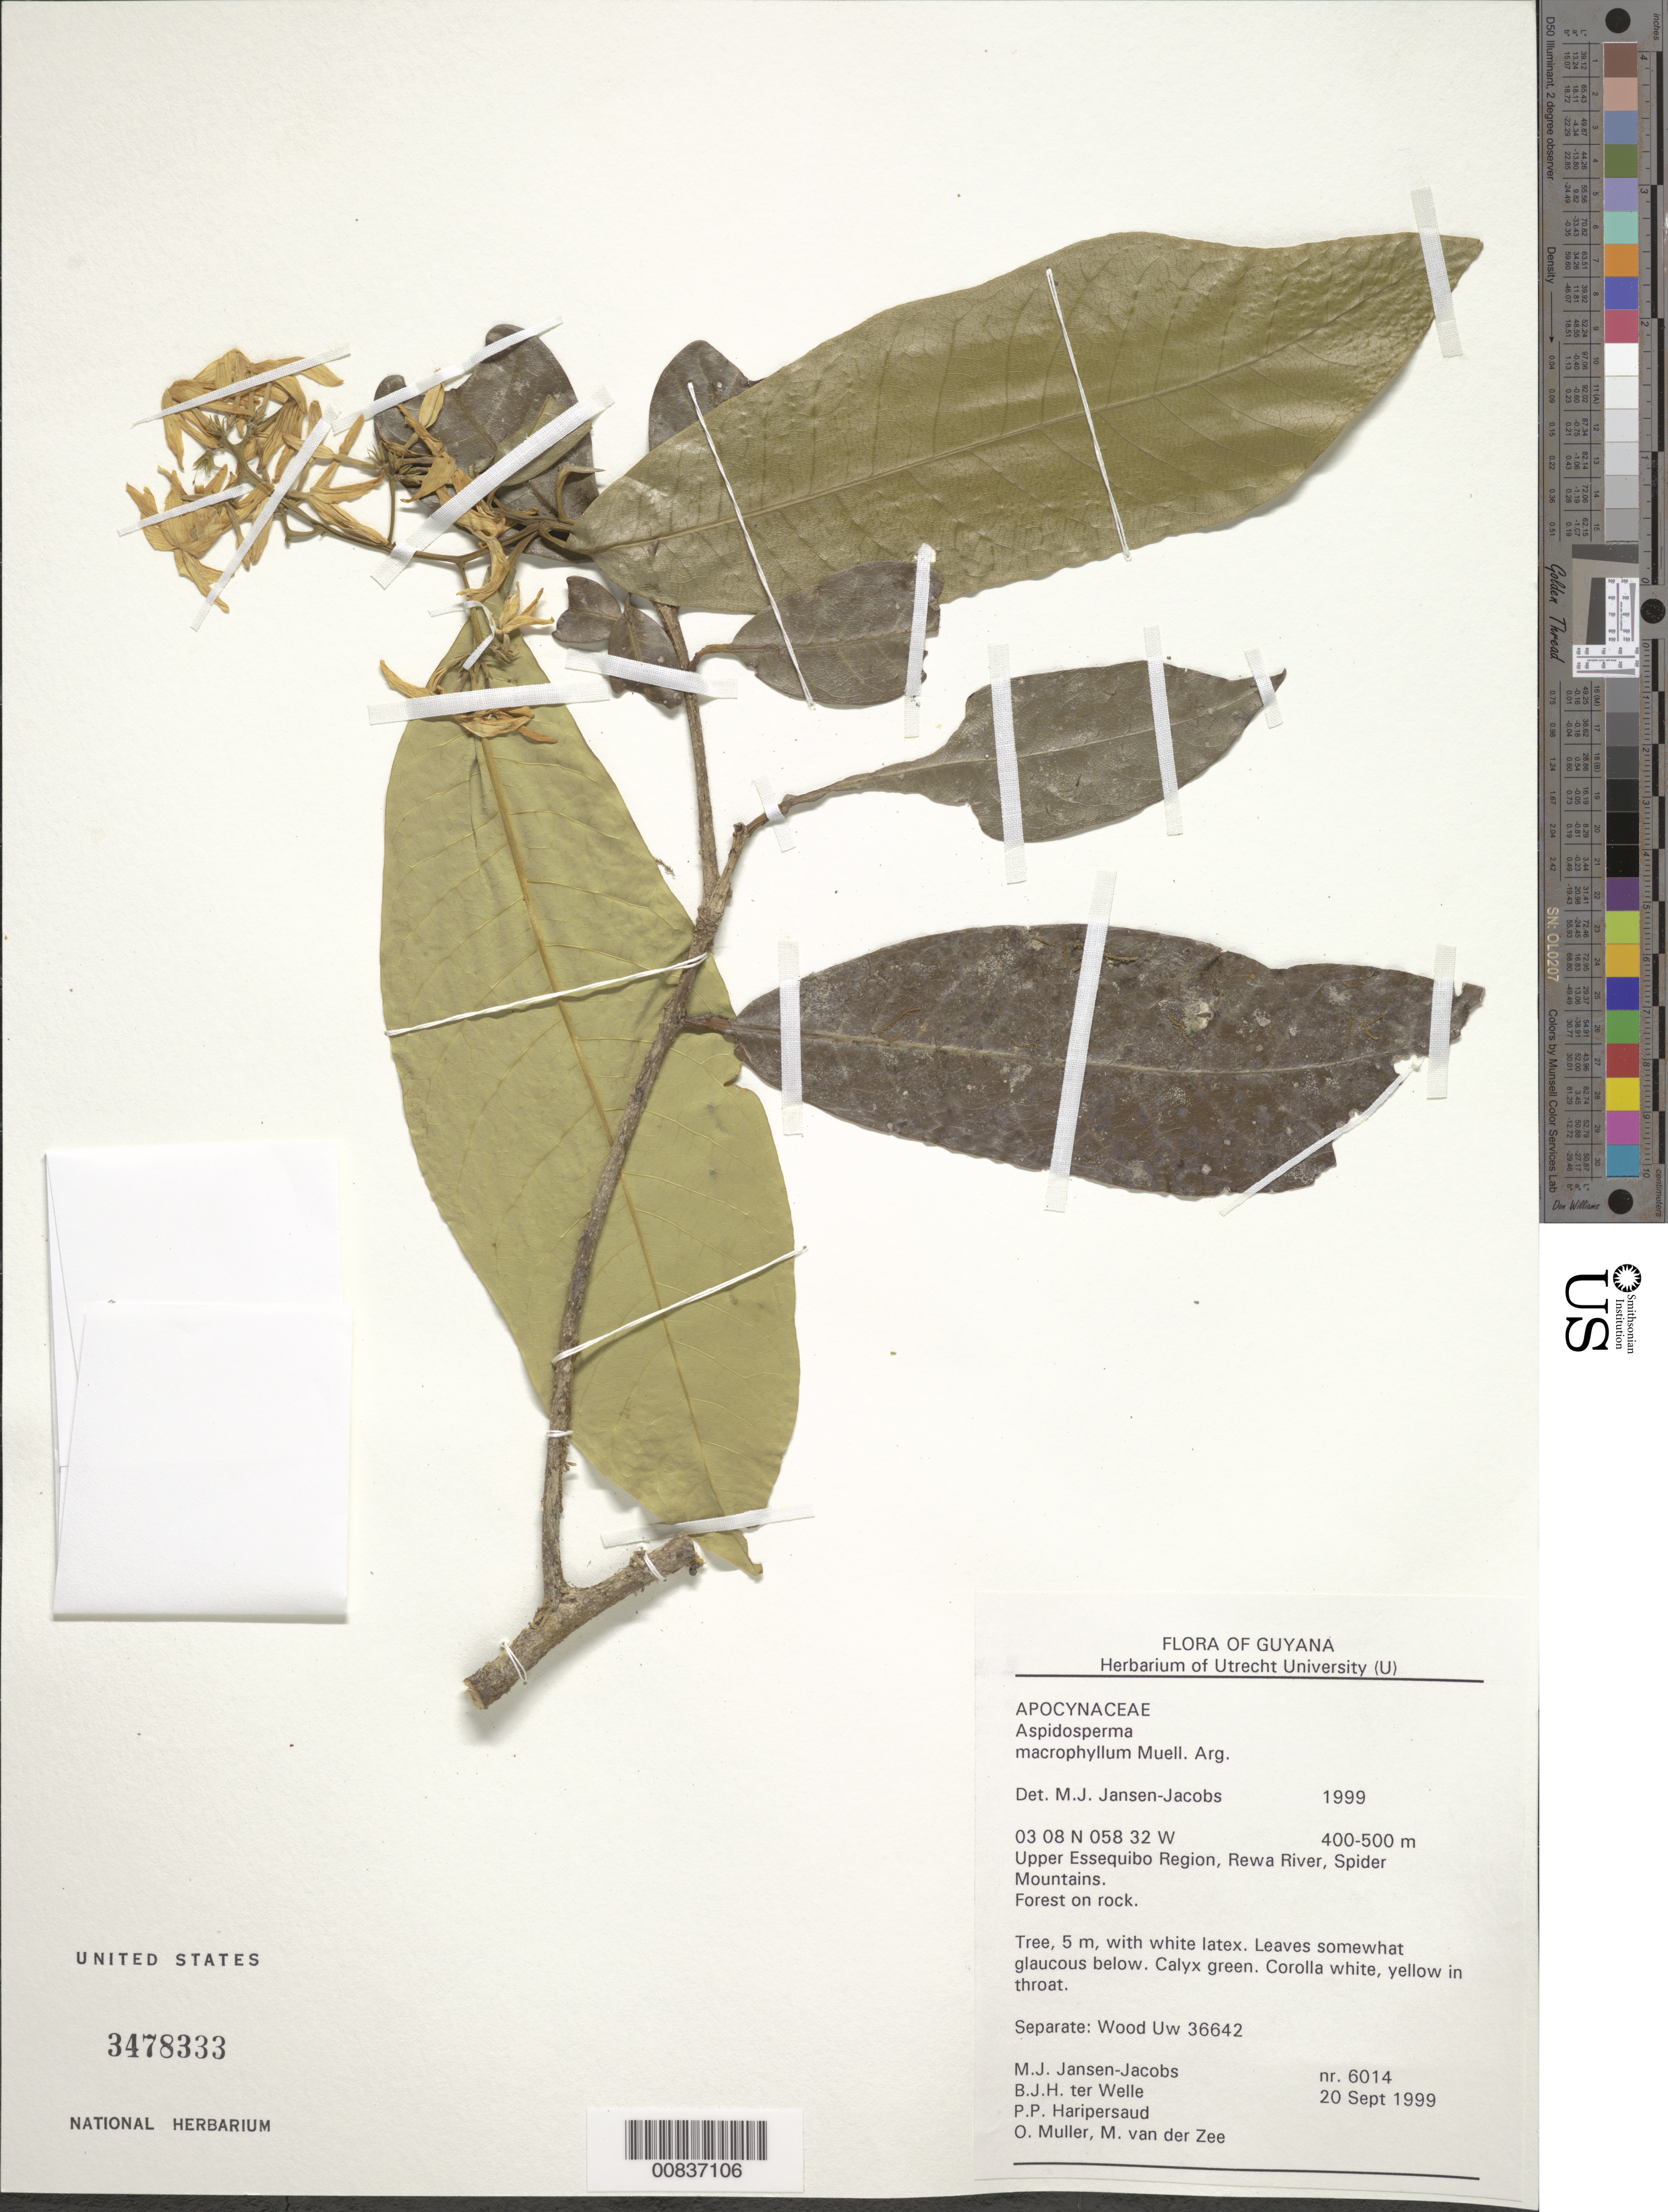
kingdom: Plantae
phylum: Tracheophyta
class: Magnoliopsida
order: Gentianales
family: Apocynaceae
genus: Aspidosperma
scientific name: Aspidosperma macrophyllum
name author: Müll. Arg.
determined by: Jansen-Jacobs, M. J., (U), Nationaal Herbarium Nederland, Utrecht University branch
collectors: M. J. Jansen-Jacobs, B. Welle, P. Haripersaud, O. Muller & M. van der Zee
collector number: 6014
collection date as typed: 20-Sep-99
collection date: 1999-09-20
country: Guyana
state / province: U. Takutu-U. Essequibo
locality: Rewa River, Spider Mts., Upper Essequibo Region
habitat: Forest on rock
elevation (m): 400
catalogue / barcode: US 3478333